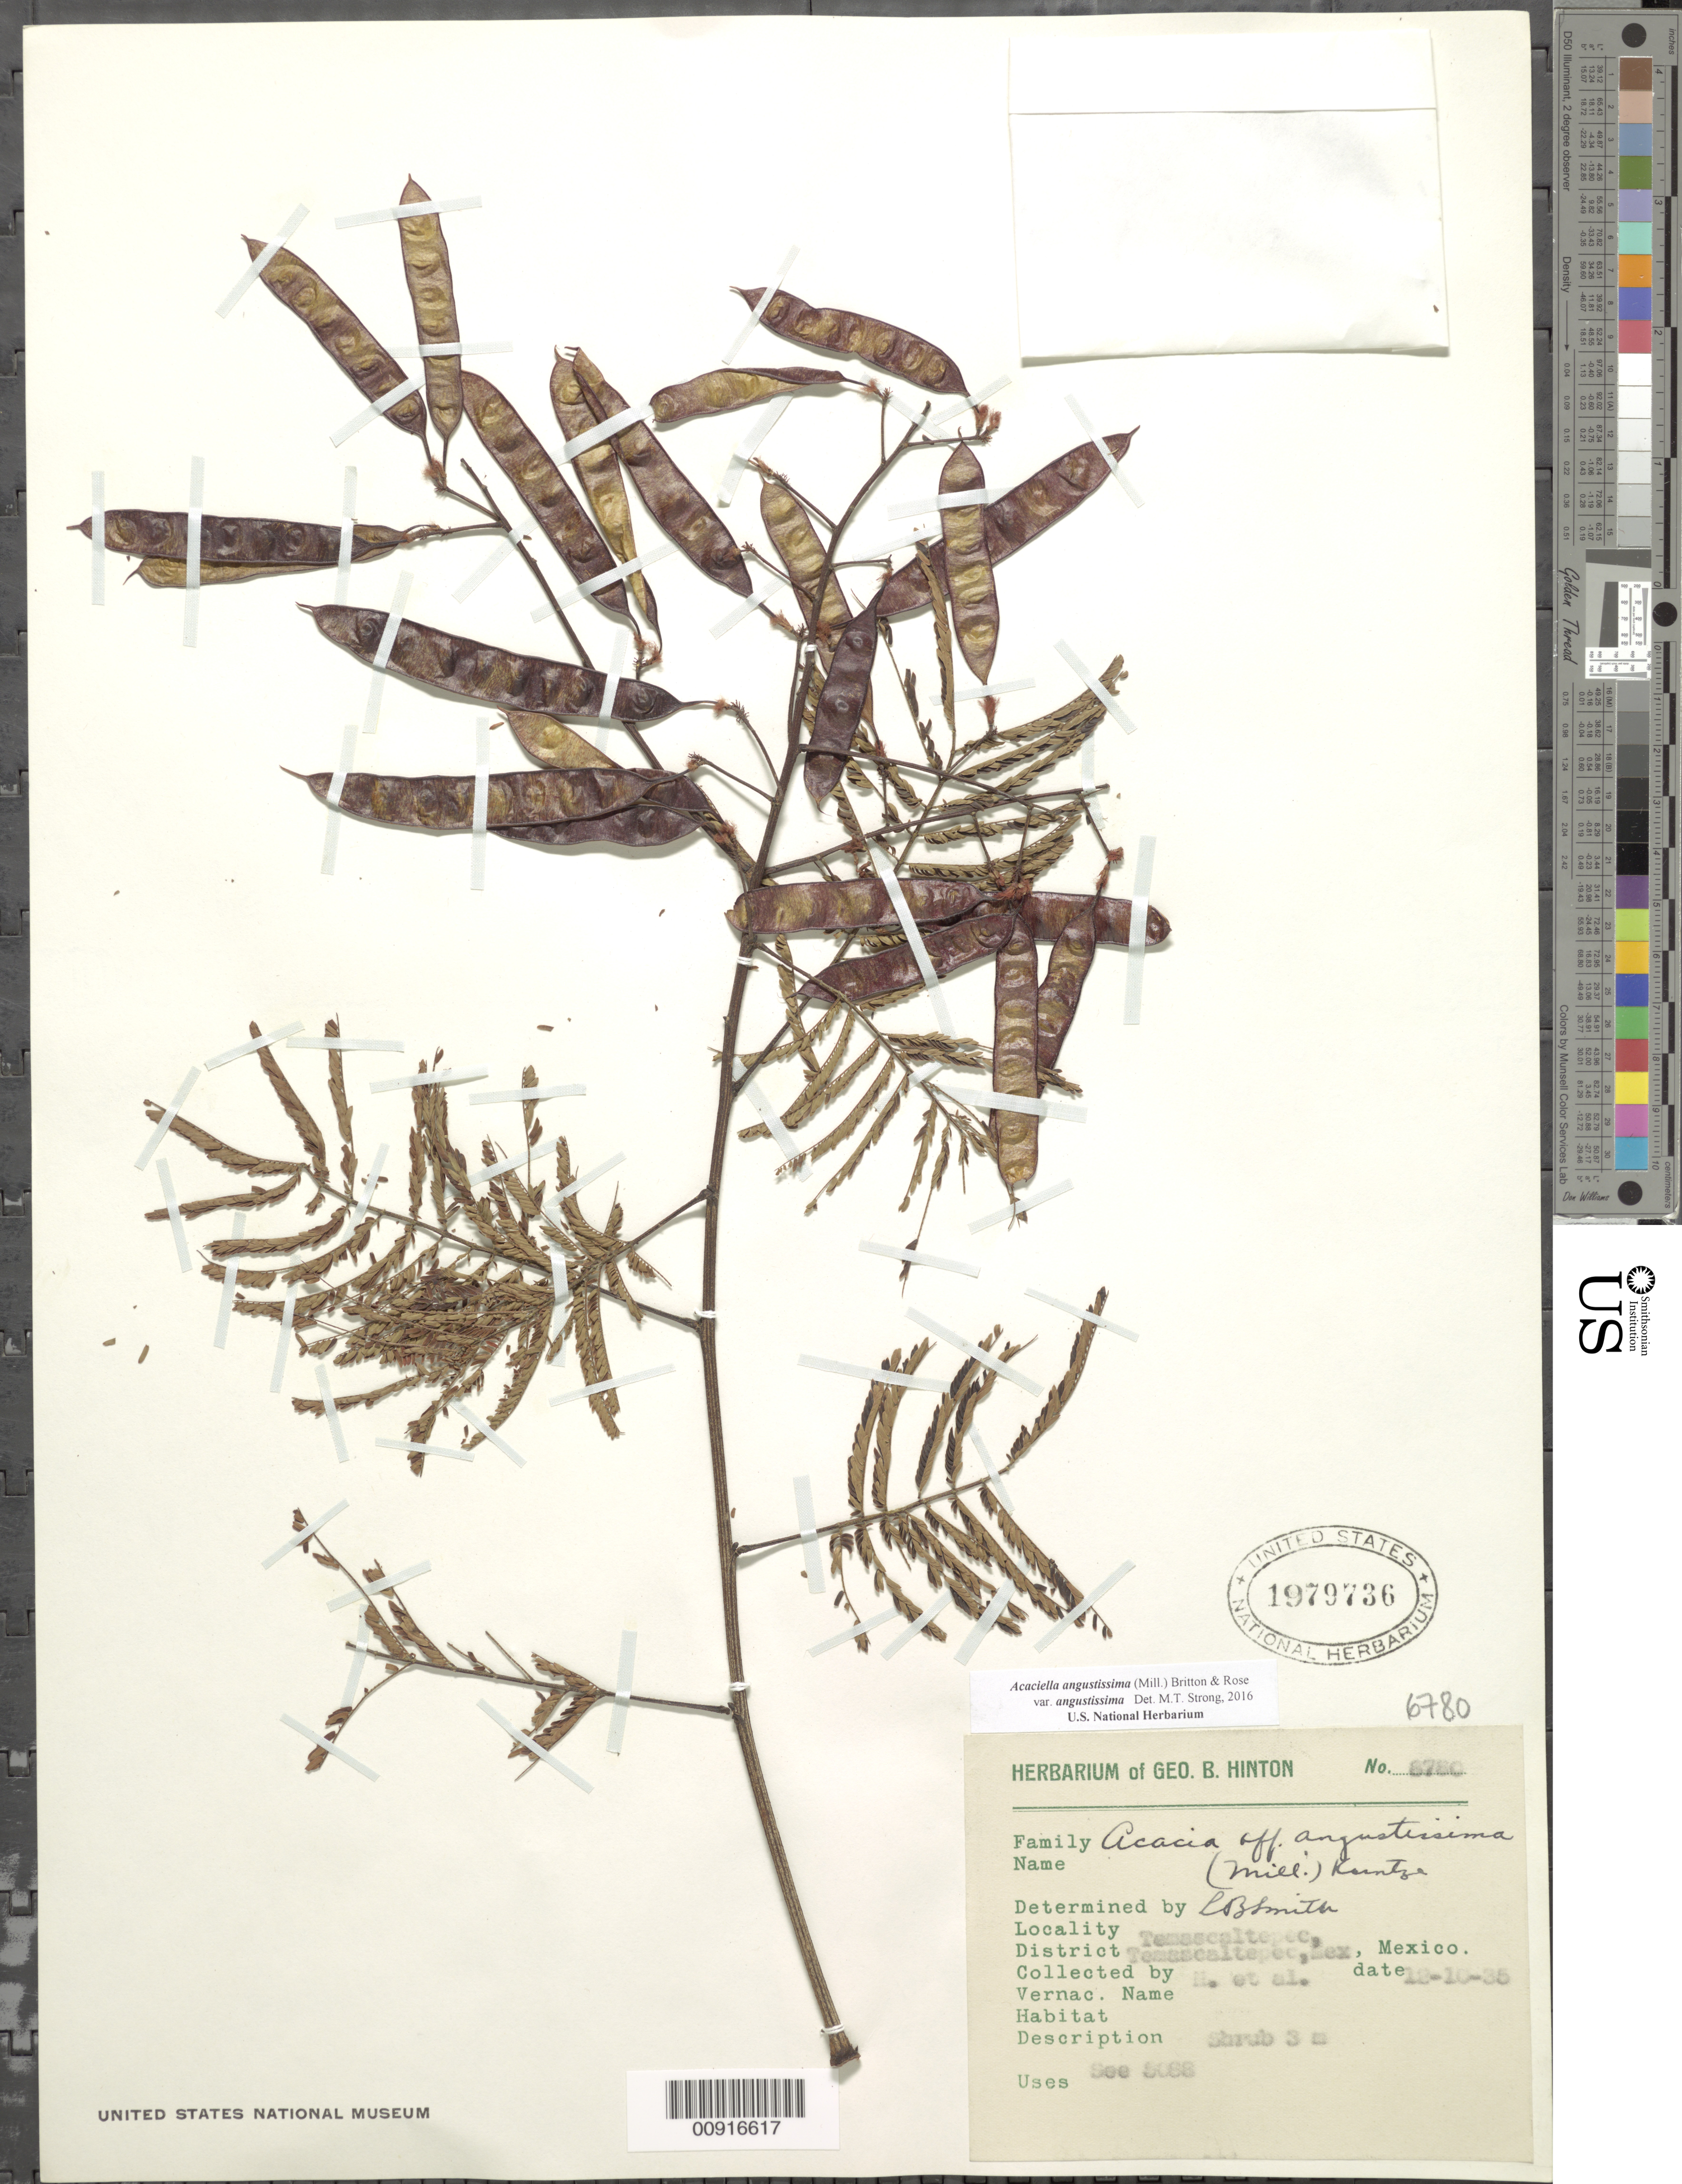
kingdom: Plantae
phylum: Tracheophyta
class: Magnoliopsida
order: Fabales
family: Fabaceae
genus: Acaciella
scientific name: Acaciella angustissima var. angustissima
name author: (Mill.) Britton & Rose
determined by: Strong, M. T., (US), Smithsonian Institution - National Museum of Natural History (UNITED STATES)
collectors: G. B. Hinton & et al.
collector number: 6780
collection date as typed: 10 Dec 1935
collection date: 1935-12-10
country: Mexico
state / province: México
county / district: Temascaltepec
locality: Temascaltepec, District of Temascaltepec, State of Mexico.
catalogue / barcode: US 1979736